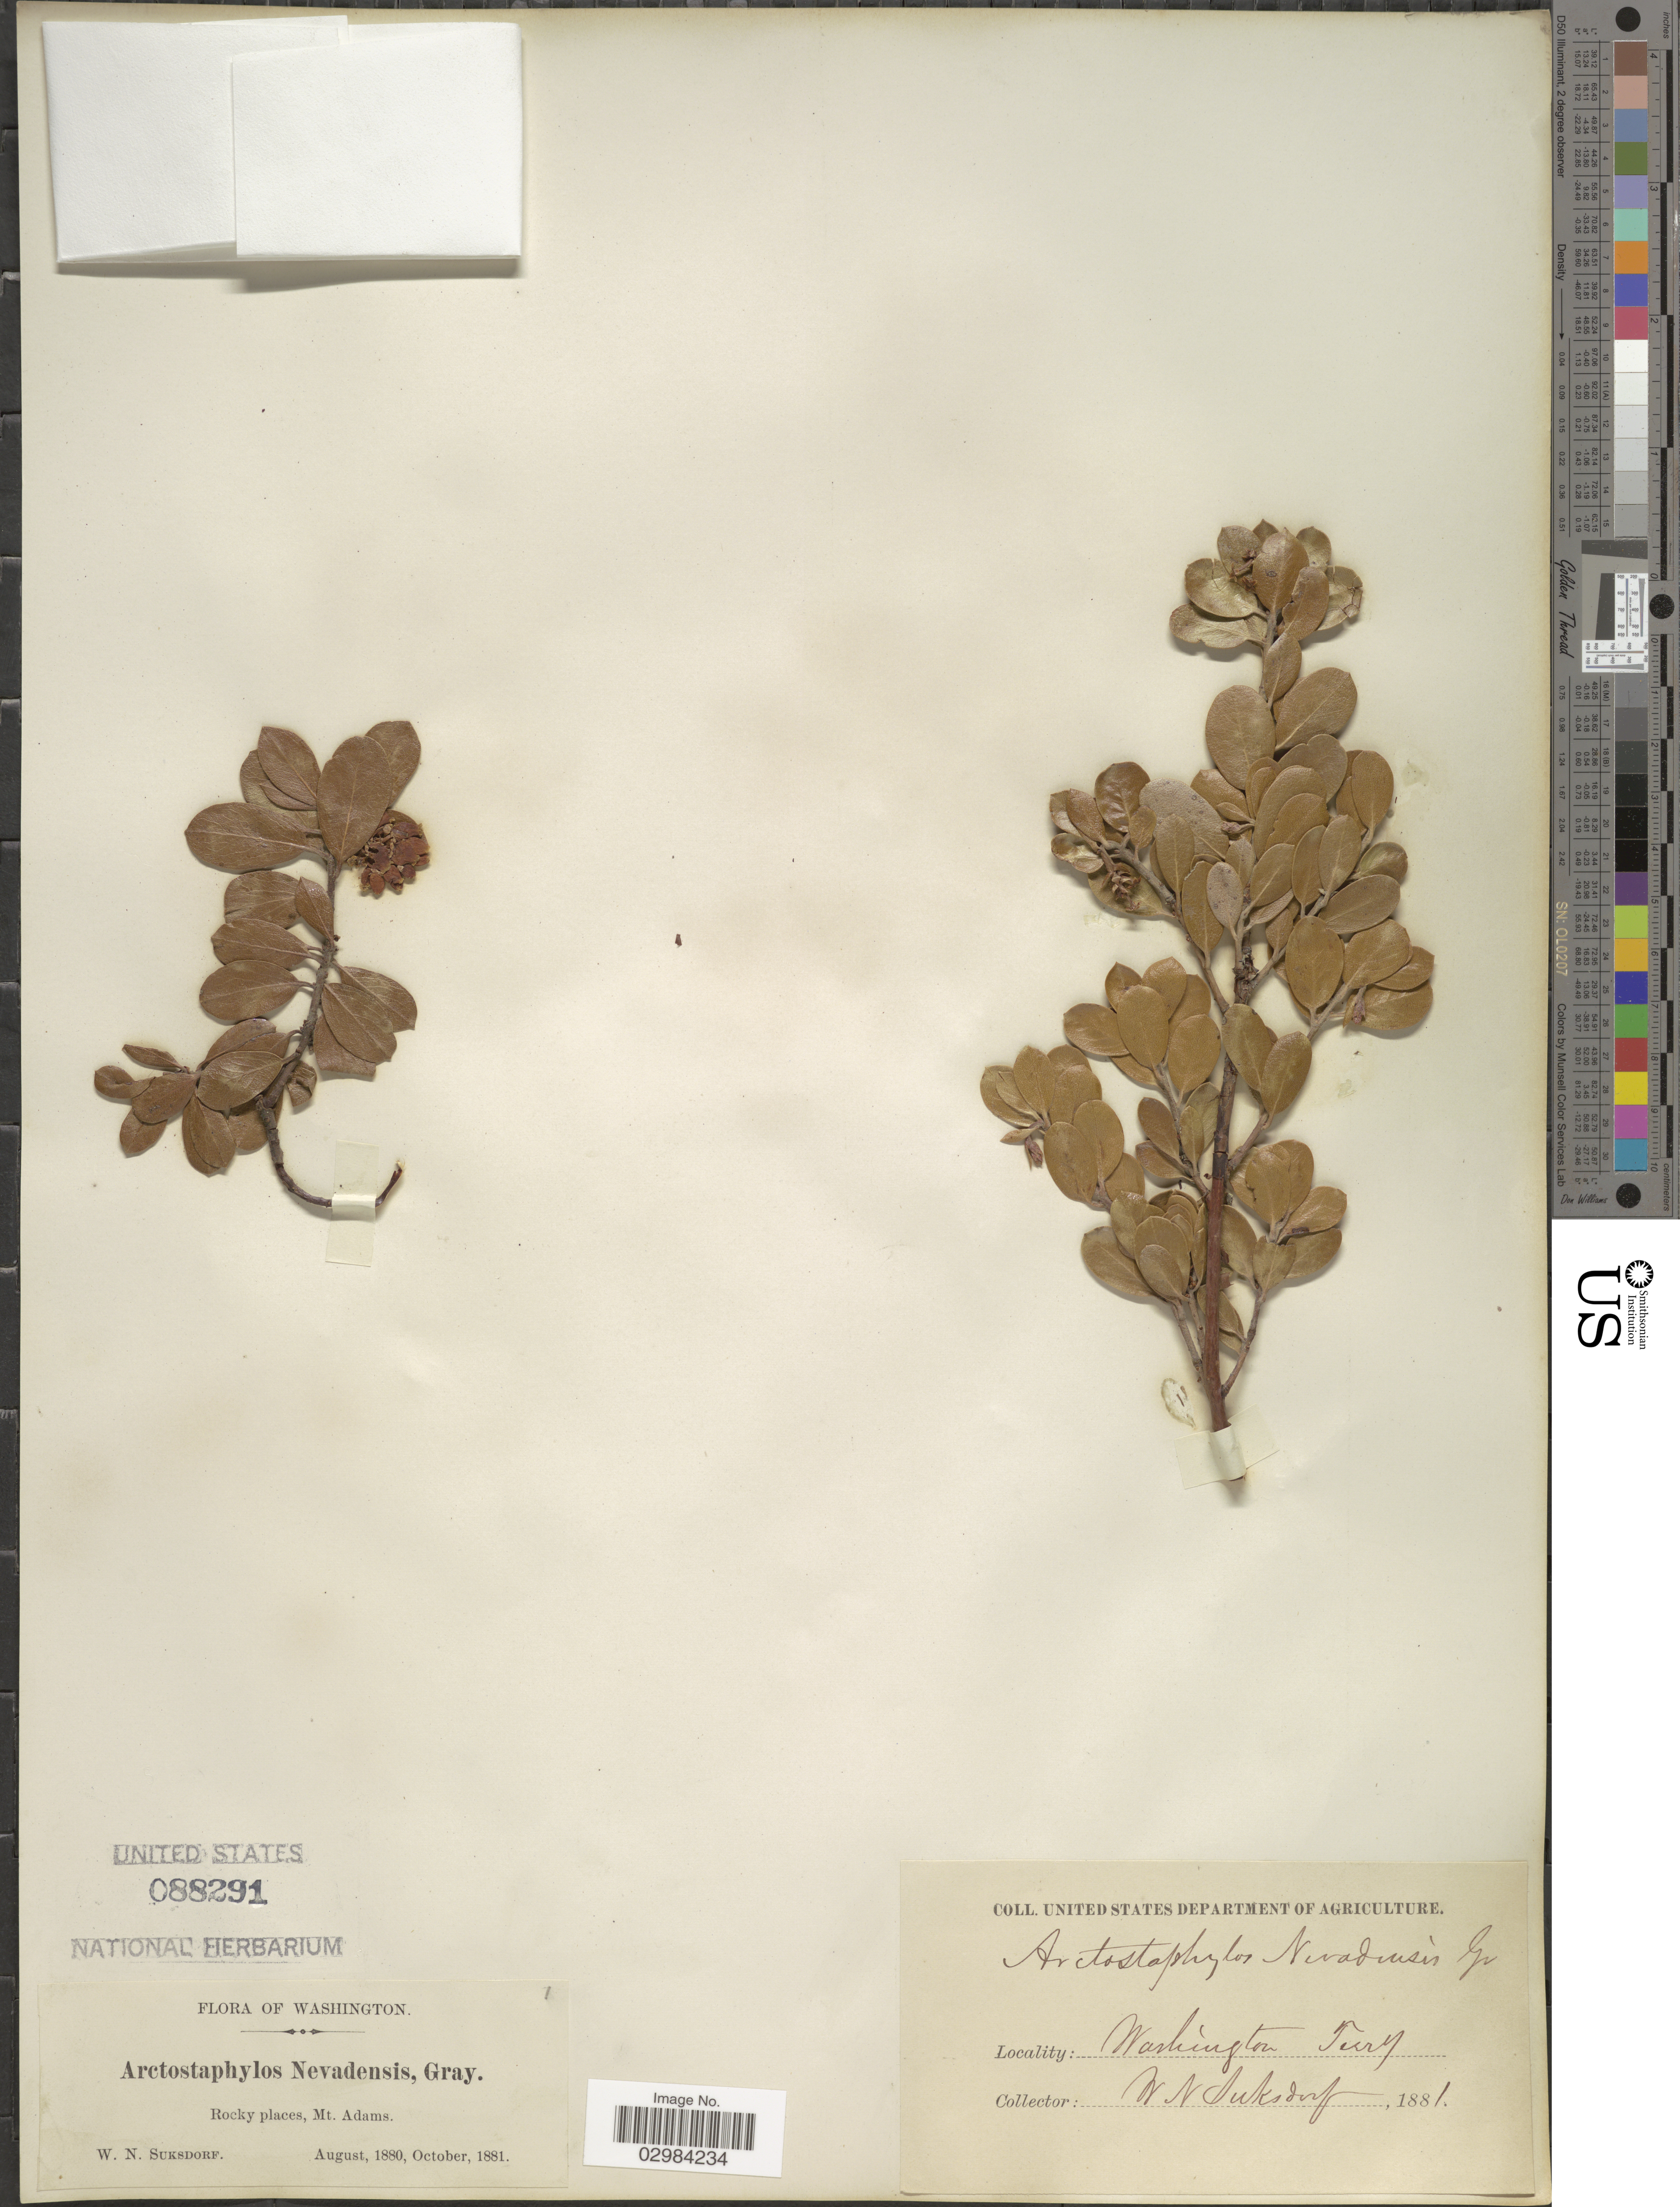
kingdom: Plantae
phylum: Tracheophyta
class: Magnoliopsida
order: Ericales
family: Ericaceae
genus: Arctostaphylos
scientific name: Arctostaphylos nevadensis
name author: A. Gray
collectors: W. N. Suksdorf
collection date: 1880-08/1881-10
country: United States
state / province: Washington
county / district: Yakima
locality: Rocky places, Mt. Adams, Washington Terr.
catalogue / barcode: US 88291